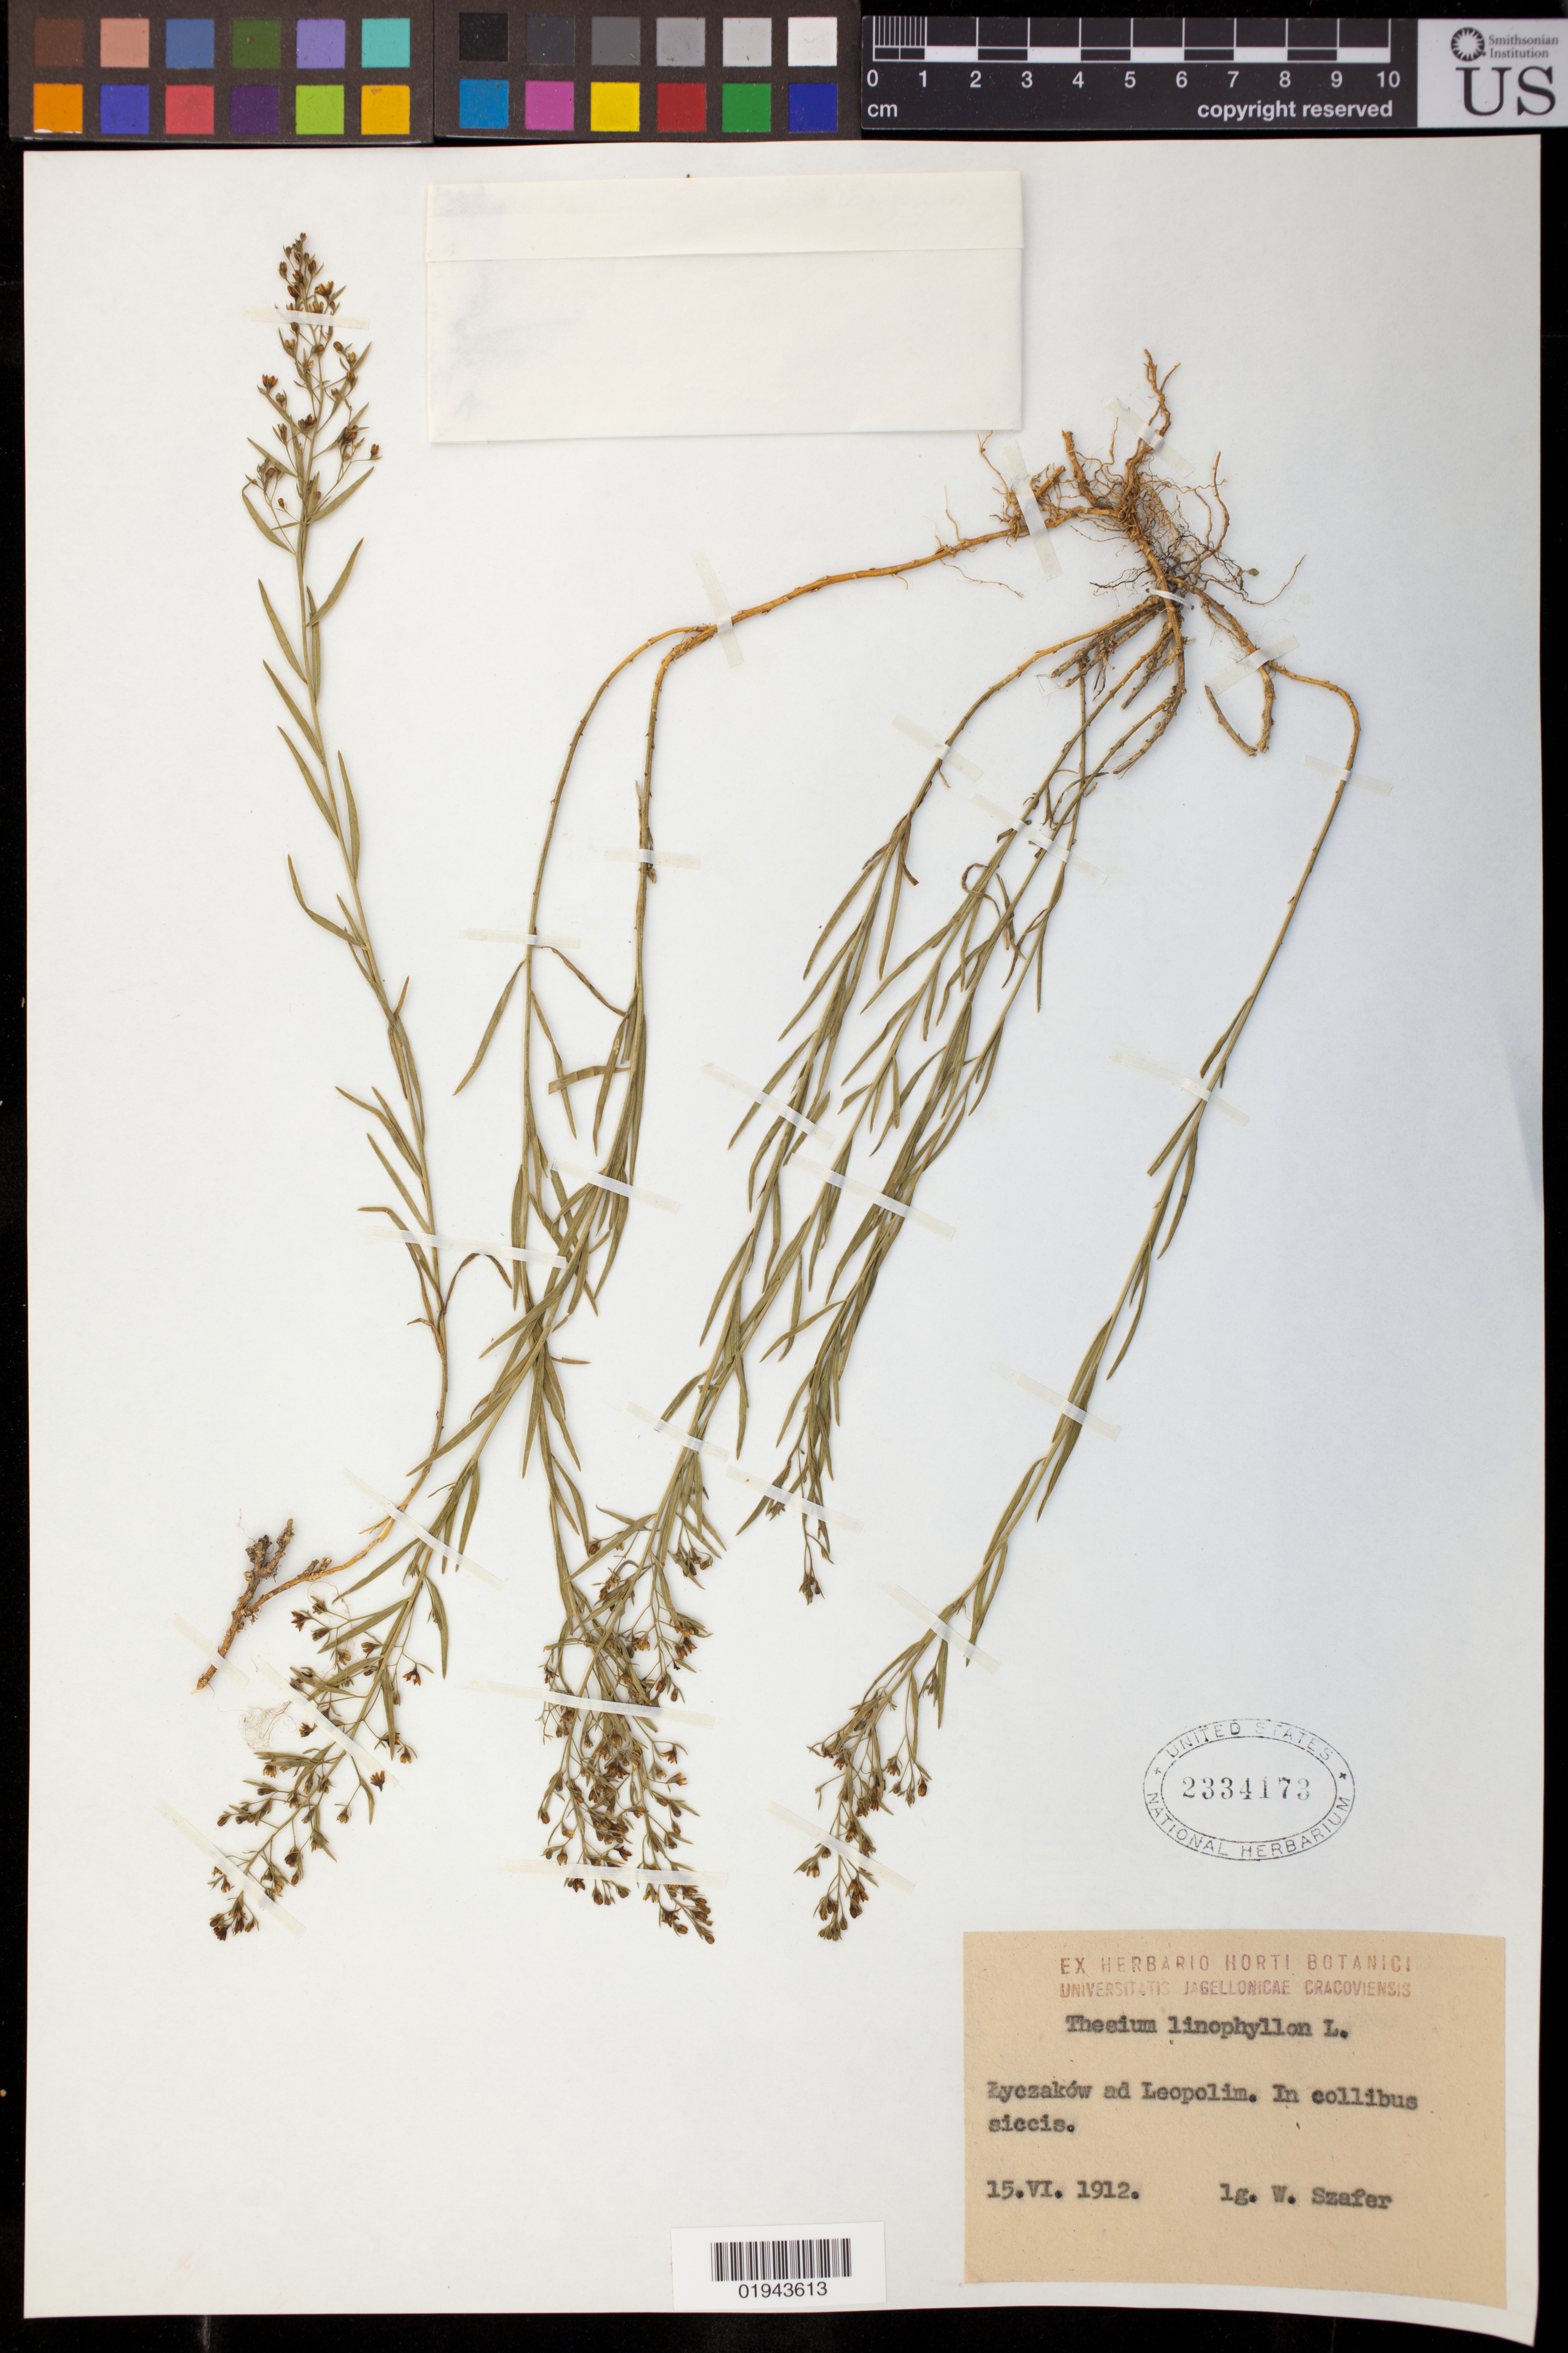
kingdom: Plantae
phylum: Tracheophyta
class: Magnoliopsida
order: Santalales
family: Thesiaceae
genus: Thesium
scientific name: Thesium linophyllum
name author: L.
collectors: W. Szafer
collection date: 1912-06-15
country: Ukraine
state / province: L'viv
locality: ┼üyczak├│w ad Leopolim. In collibus siccis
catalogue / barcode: US 2334173